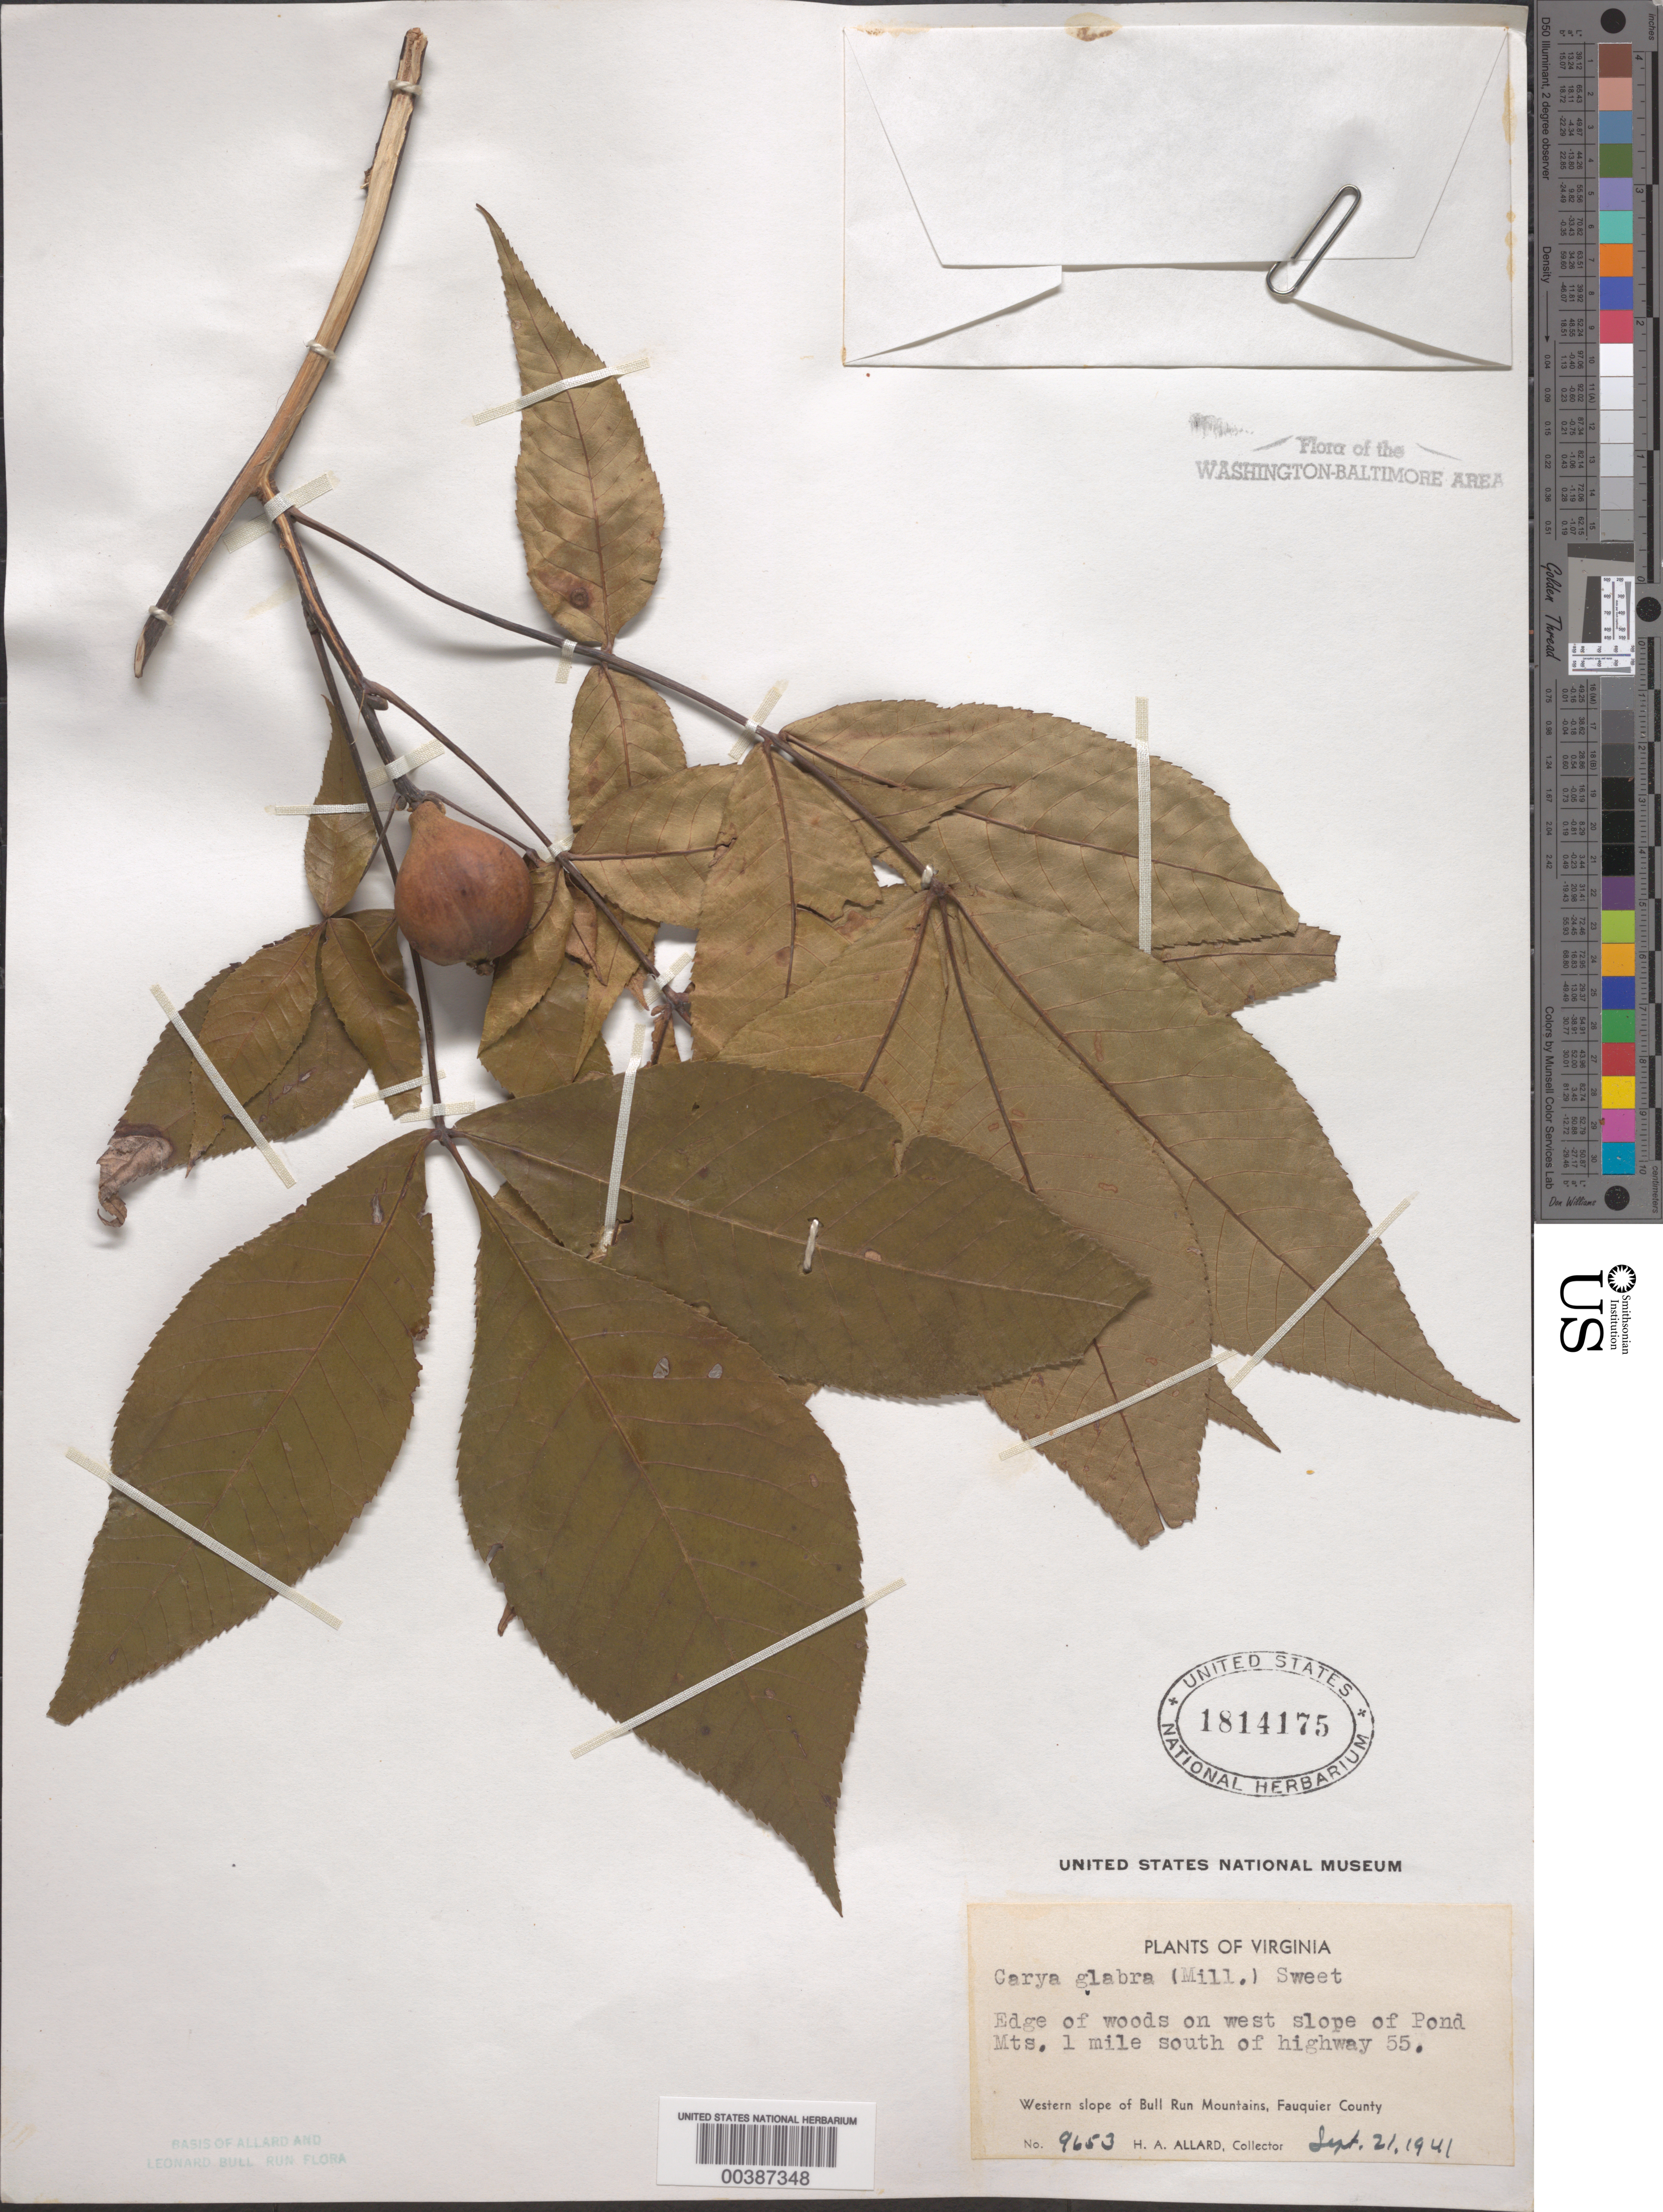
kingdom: Plantae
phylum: Tracheophyta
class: Magnoliopsida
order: Fagales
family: Juglandaceae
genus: Carya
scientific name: Carya glabra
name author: (Mill.) Sweet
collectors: H. A. Allard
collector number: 9653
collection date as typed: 21 Sep 1941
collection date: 1941-09-21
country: United States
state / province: Virginia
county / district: Fauquier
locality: South of Highway 55, Pond Mountain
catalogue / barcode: US 1814175